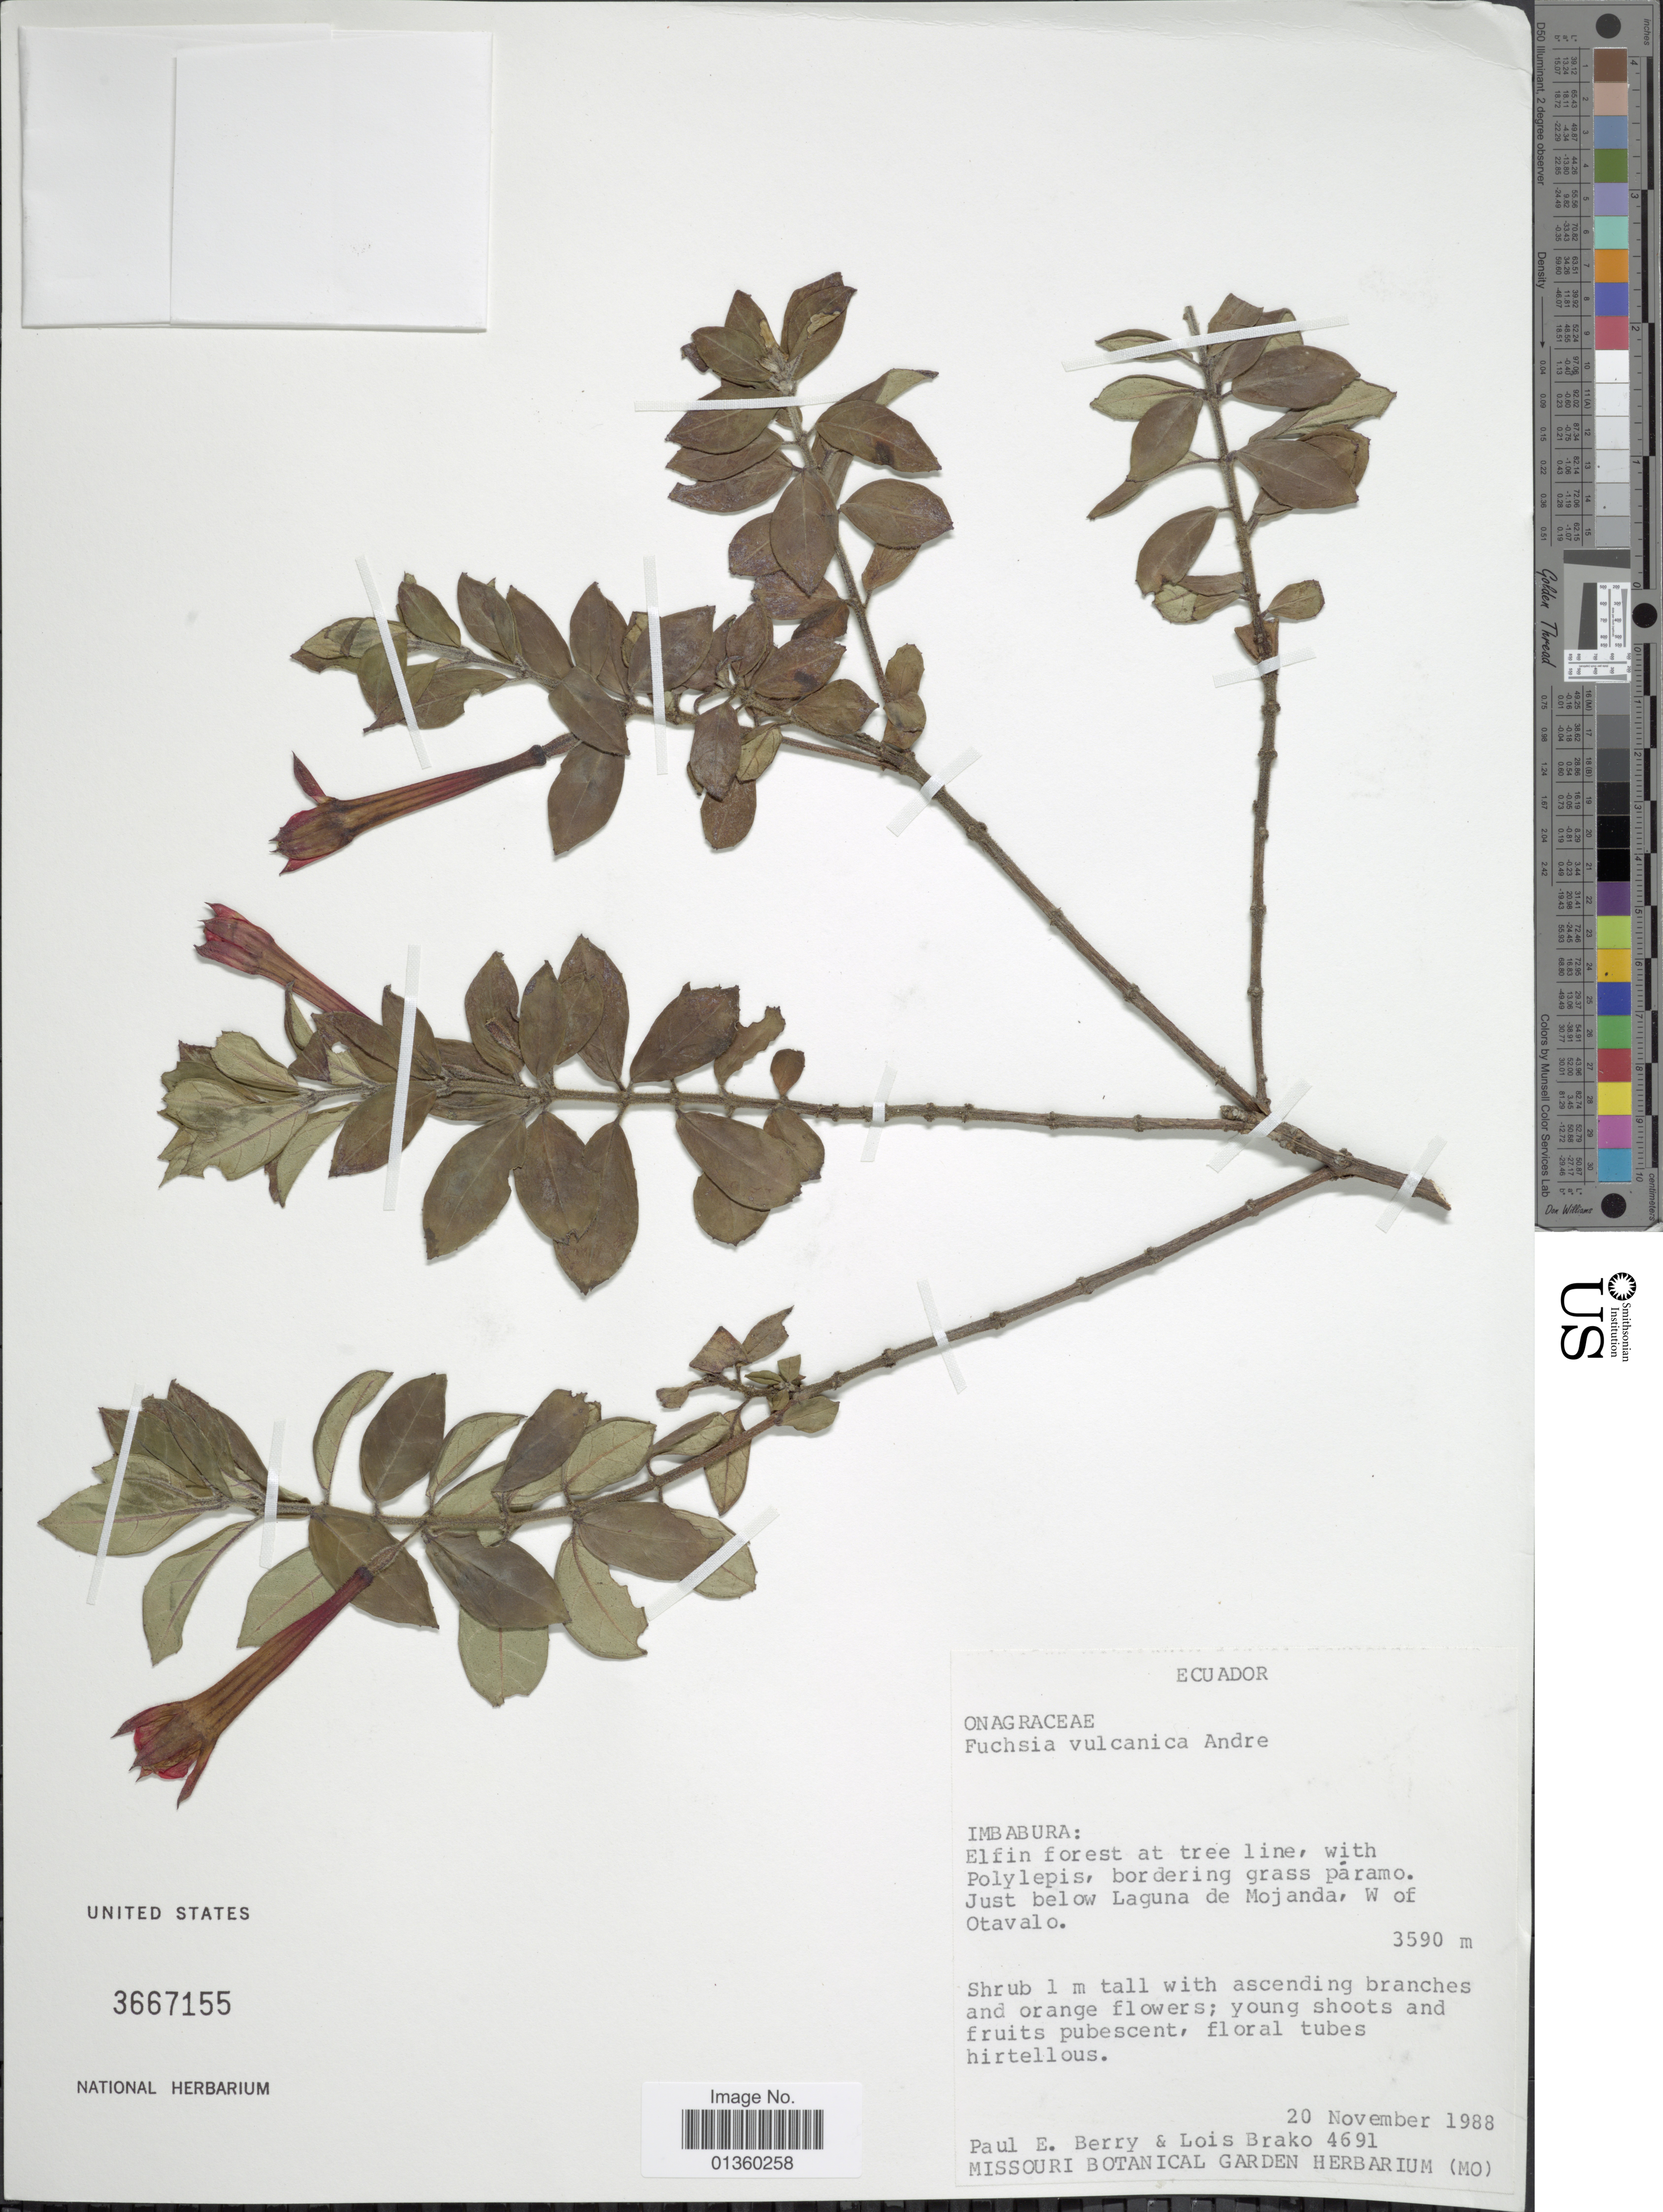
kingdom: Plantae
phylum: Tracheophyta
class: Magnoliopsida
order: Myrtales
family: Onagraceae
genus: Fuchsia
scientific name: Fuchsia vulcanica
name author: André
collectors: P. E. Berry & L. Brako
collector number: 4691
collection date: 1988-11-20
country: Ecuador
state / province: Imbabura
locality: Just below Laguna de Mojanda, W of Otavalo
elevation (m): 3590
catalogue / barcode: US 3667155